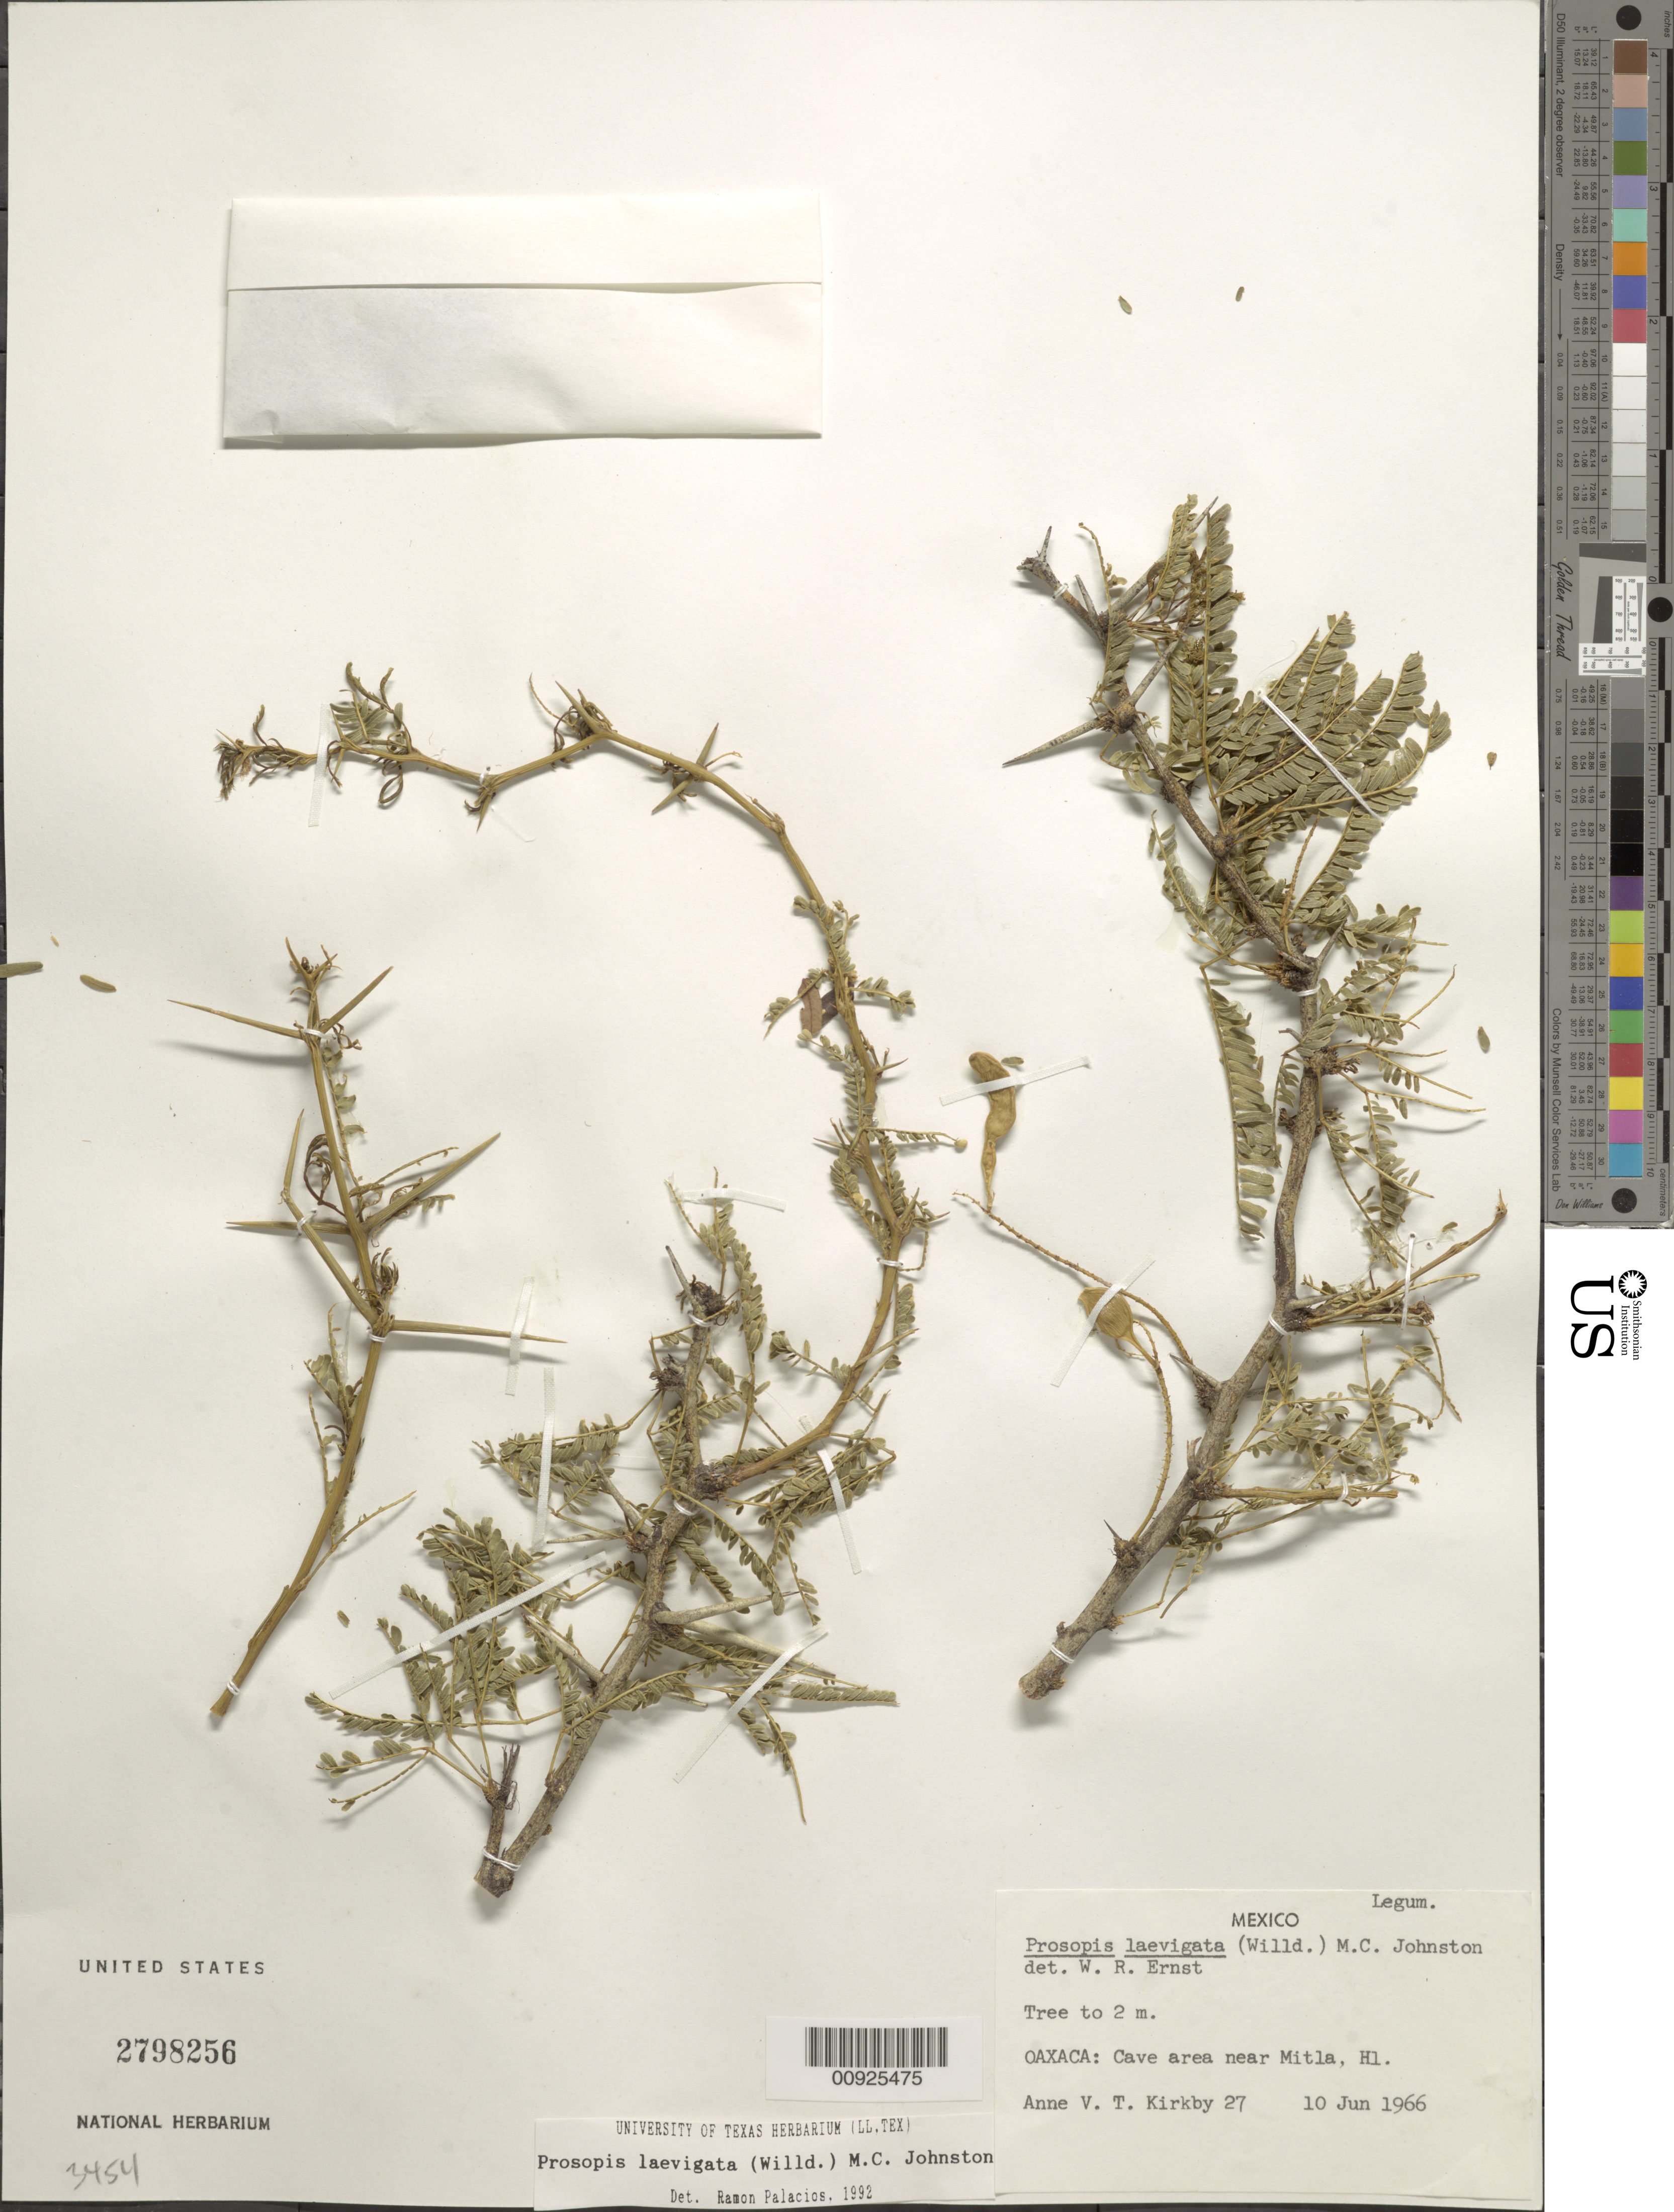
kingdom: Plantae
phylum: Tracheophyta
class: Magnoliopsida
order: Fabales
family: Fabaceae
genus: Neltuma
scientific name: Neltuma laevigata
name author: (Humb. & Bonpl. ex Willd.) Britton & Rose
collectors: A. Kirkby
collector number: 27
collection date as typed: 10 Jun 1966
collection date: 1966-06-10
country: Mexico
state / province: Oaxaca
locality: Oaxaca: Cave area near Mitla, H1.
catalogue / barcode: US 2798256